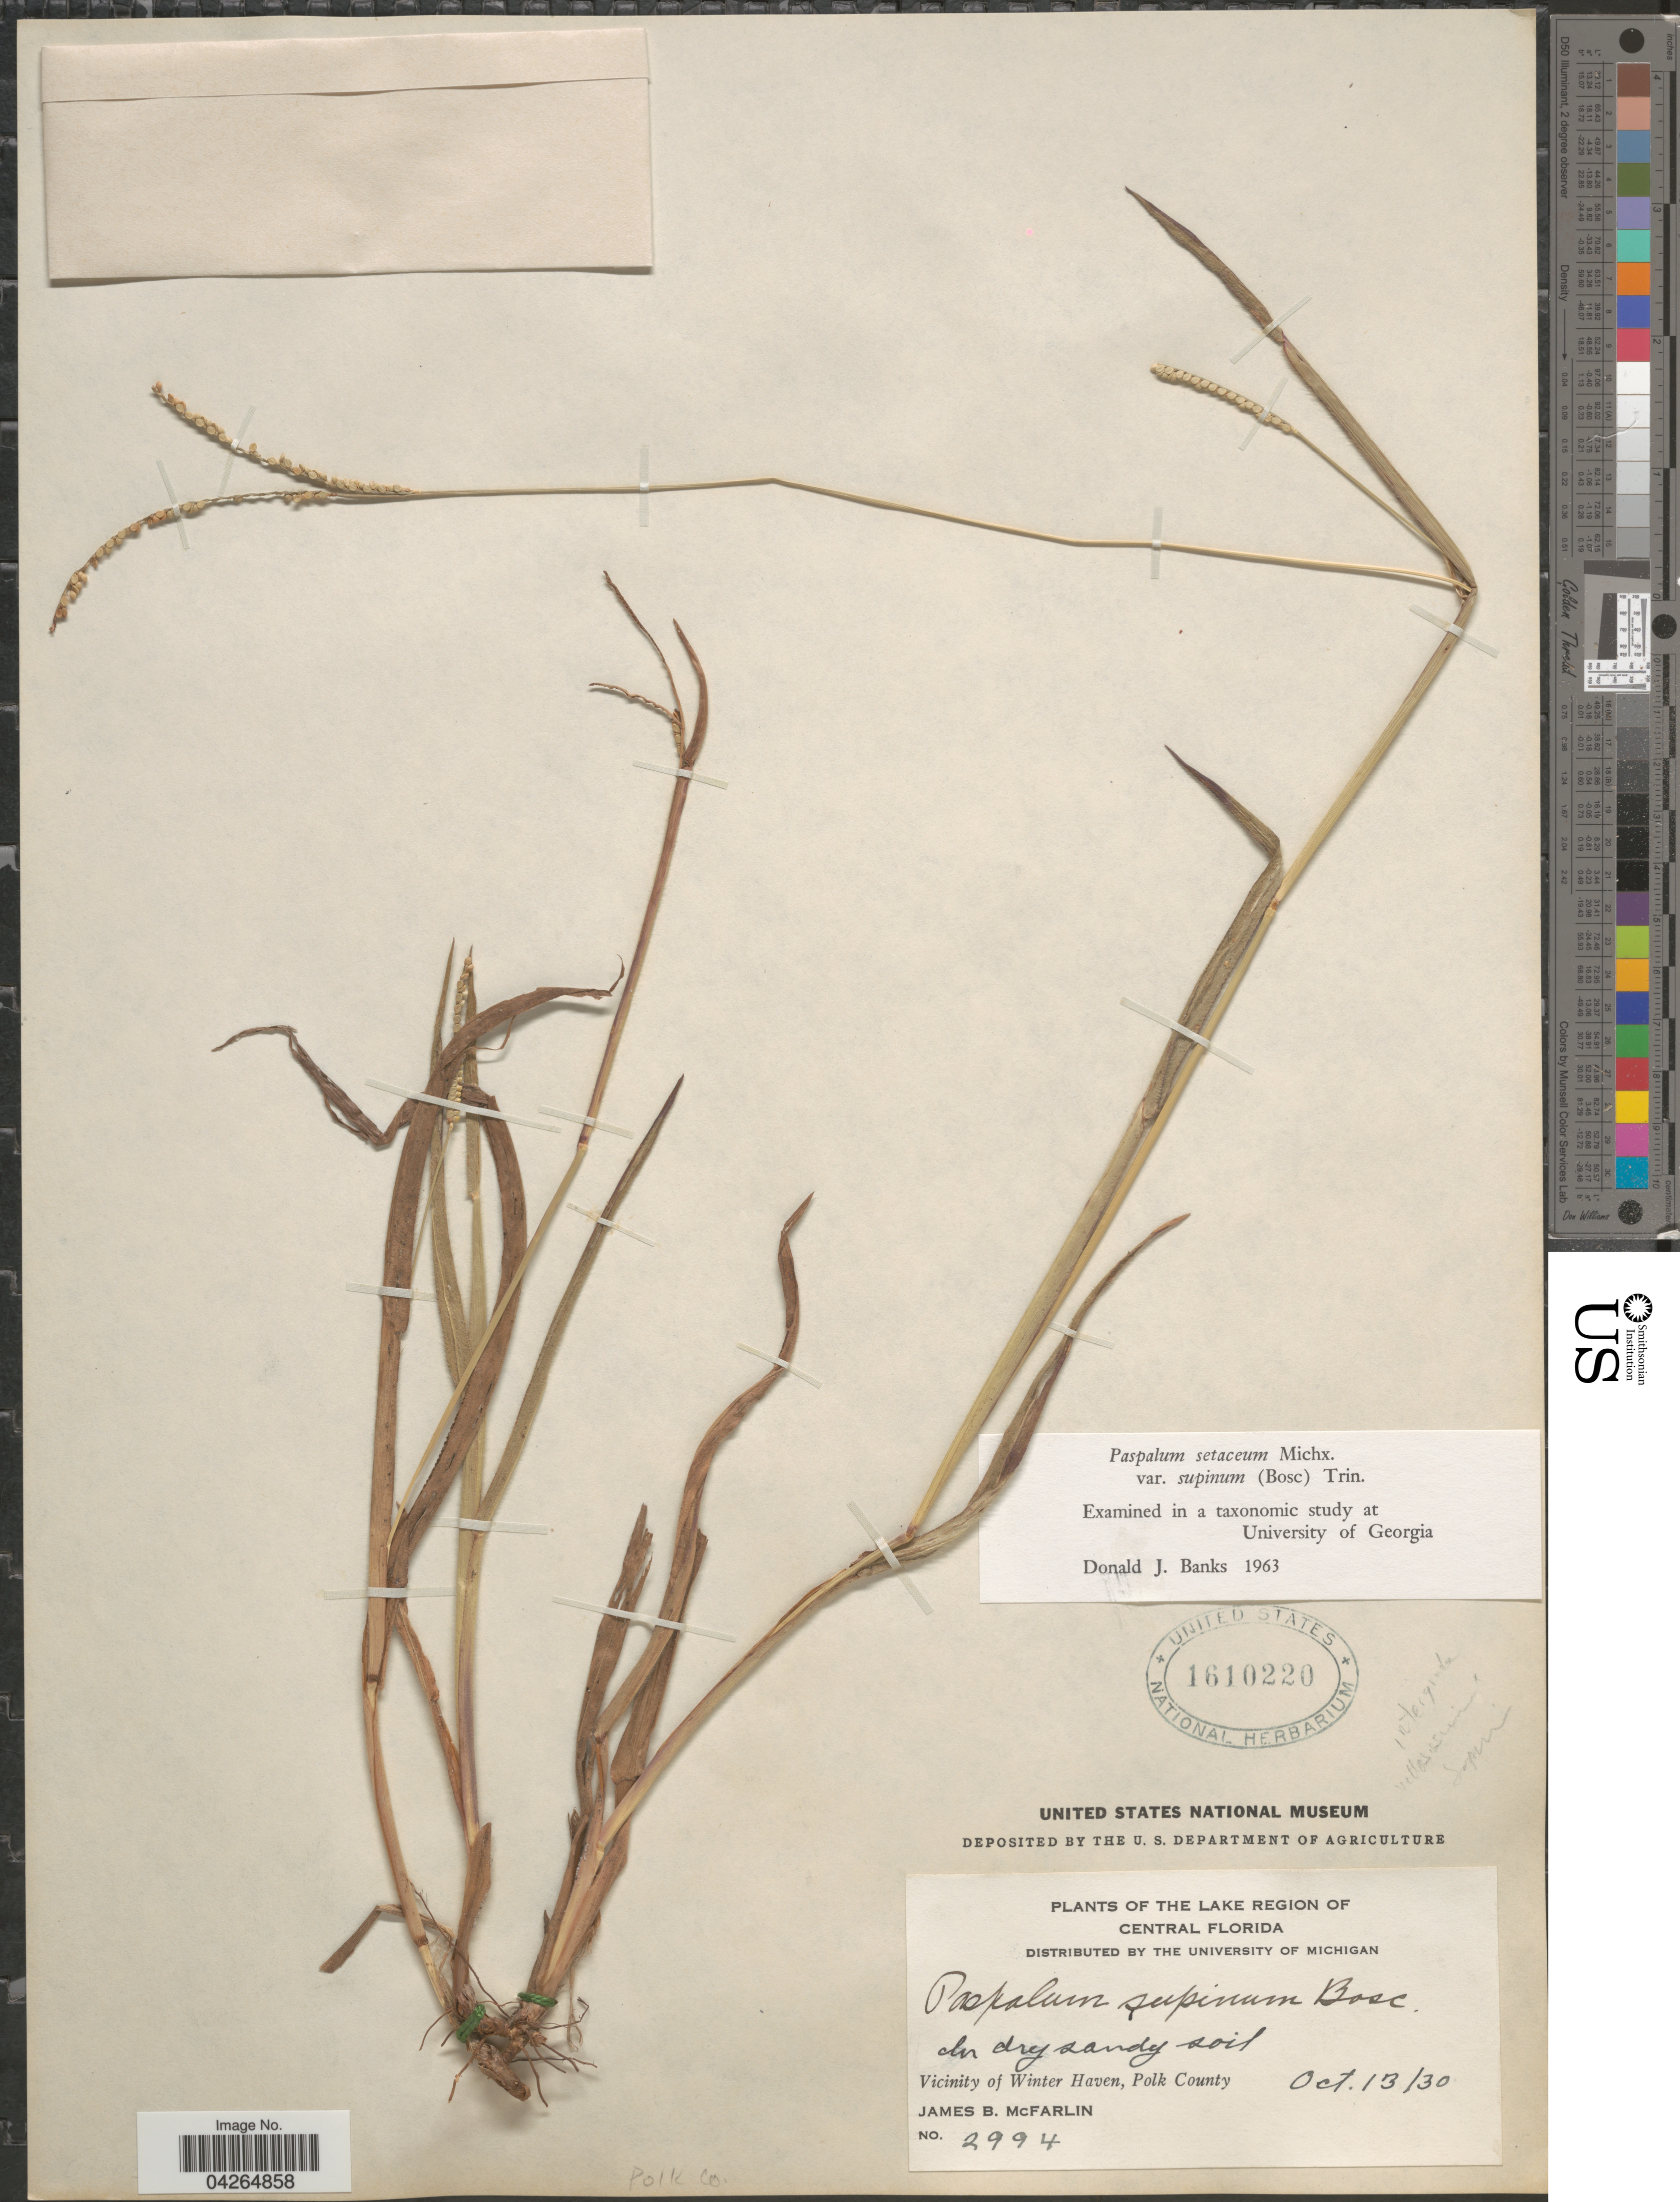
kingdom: Plantae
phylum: Tracheophyta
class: Liliopsida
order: Poales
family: Poaceae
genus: Paspalum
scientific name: Paspalum setaceum var. supinum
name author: (Bosc ex Poir.) Trin.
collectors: J. McFarlin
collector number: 2994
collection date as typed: Transcribed d/m/y: 13/10/30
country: United States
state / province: Florida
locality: Lake Region of Central Florida. Vicinity of Winter Haven, Polk County.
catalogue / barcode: US 1610220